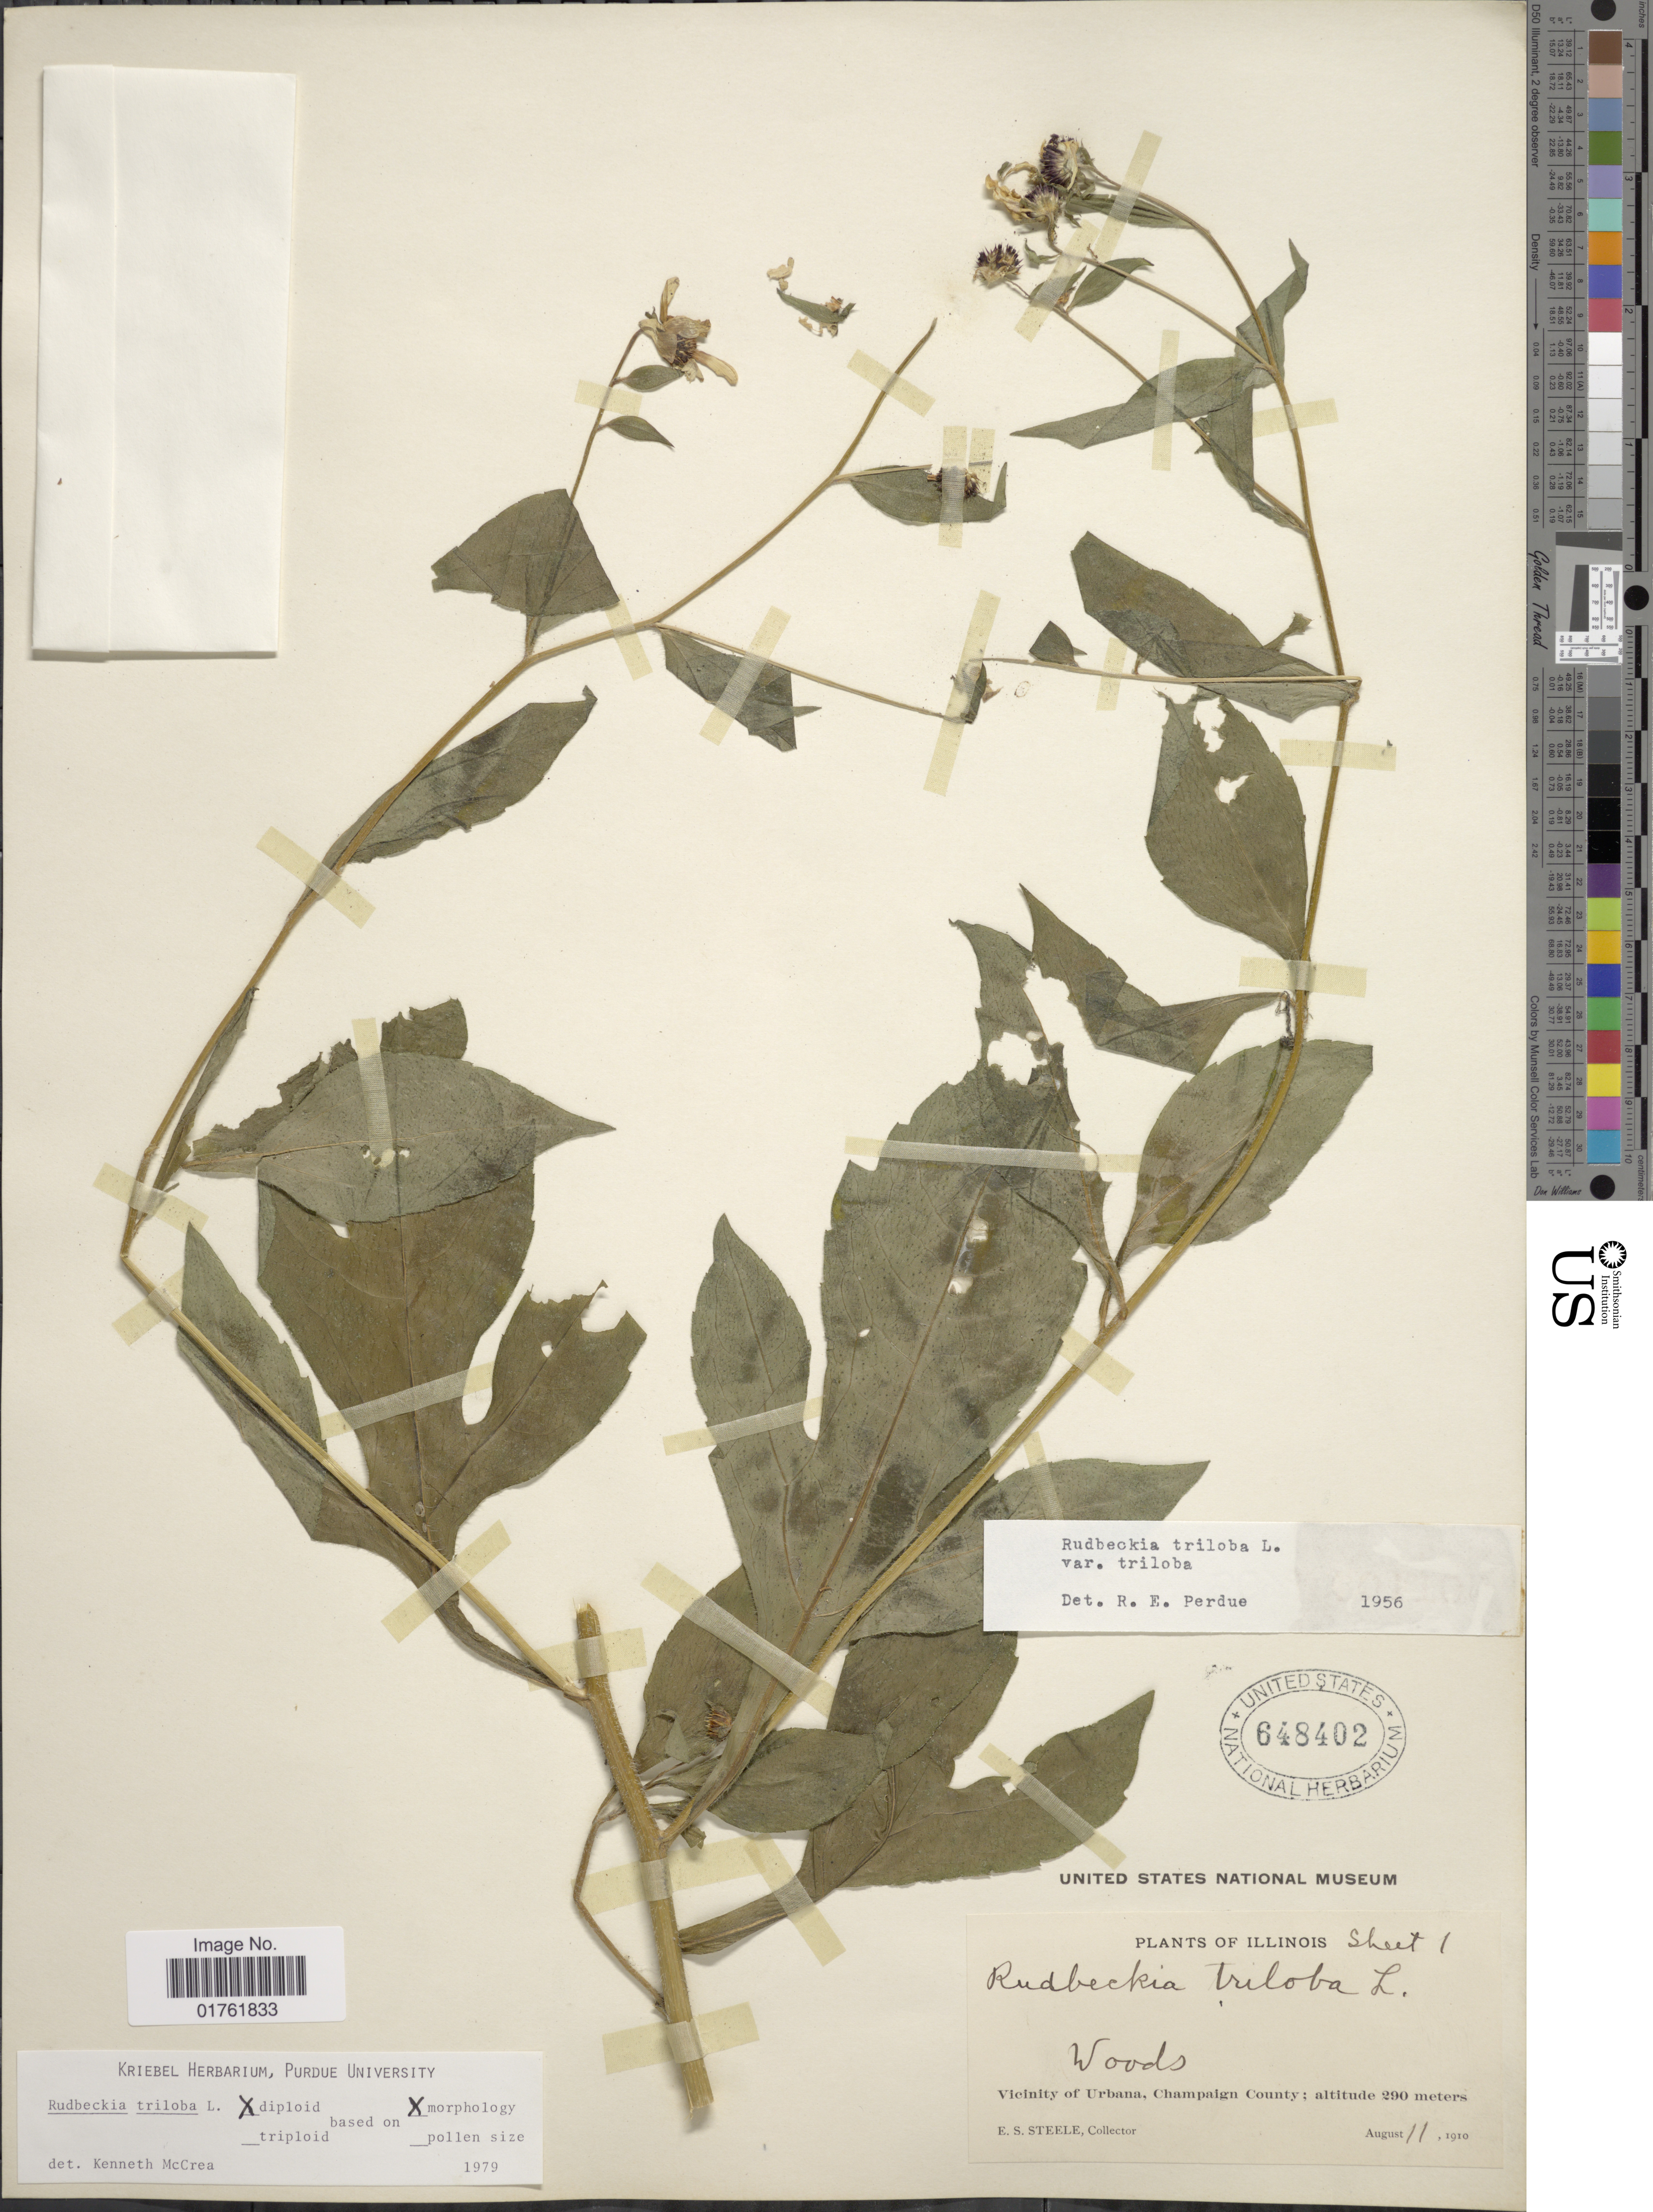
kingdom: Plantae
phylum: Tracheophyta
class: Magnoliopsida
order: Asterales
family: Asteraceae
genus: Rudbeckia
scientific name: Rudbeckia triloba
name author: L.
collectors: E. Steele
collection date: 1910-08-11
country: United States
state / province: Illinois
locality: Woods, Vicinity of Urbana, Champaign County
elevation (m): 290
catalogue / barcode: US 648402